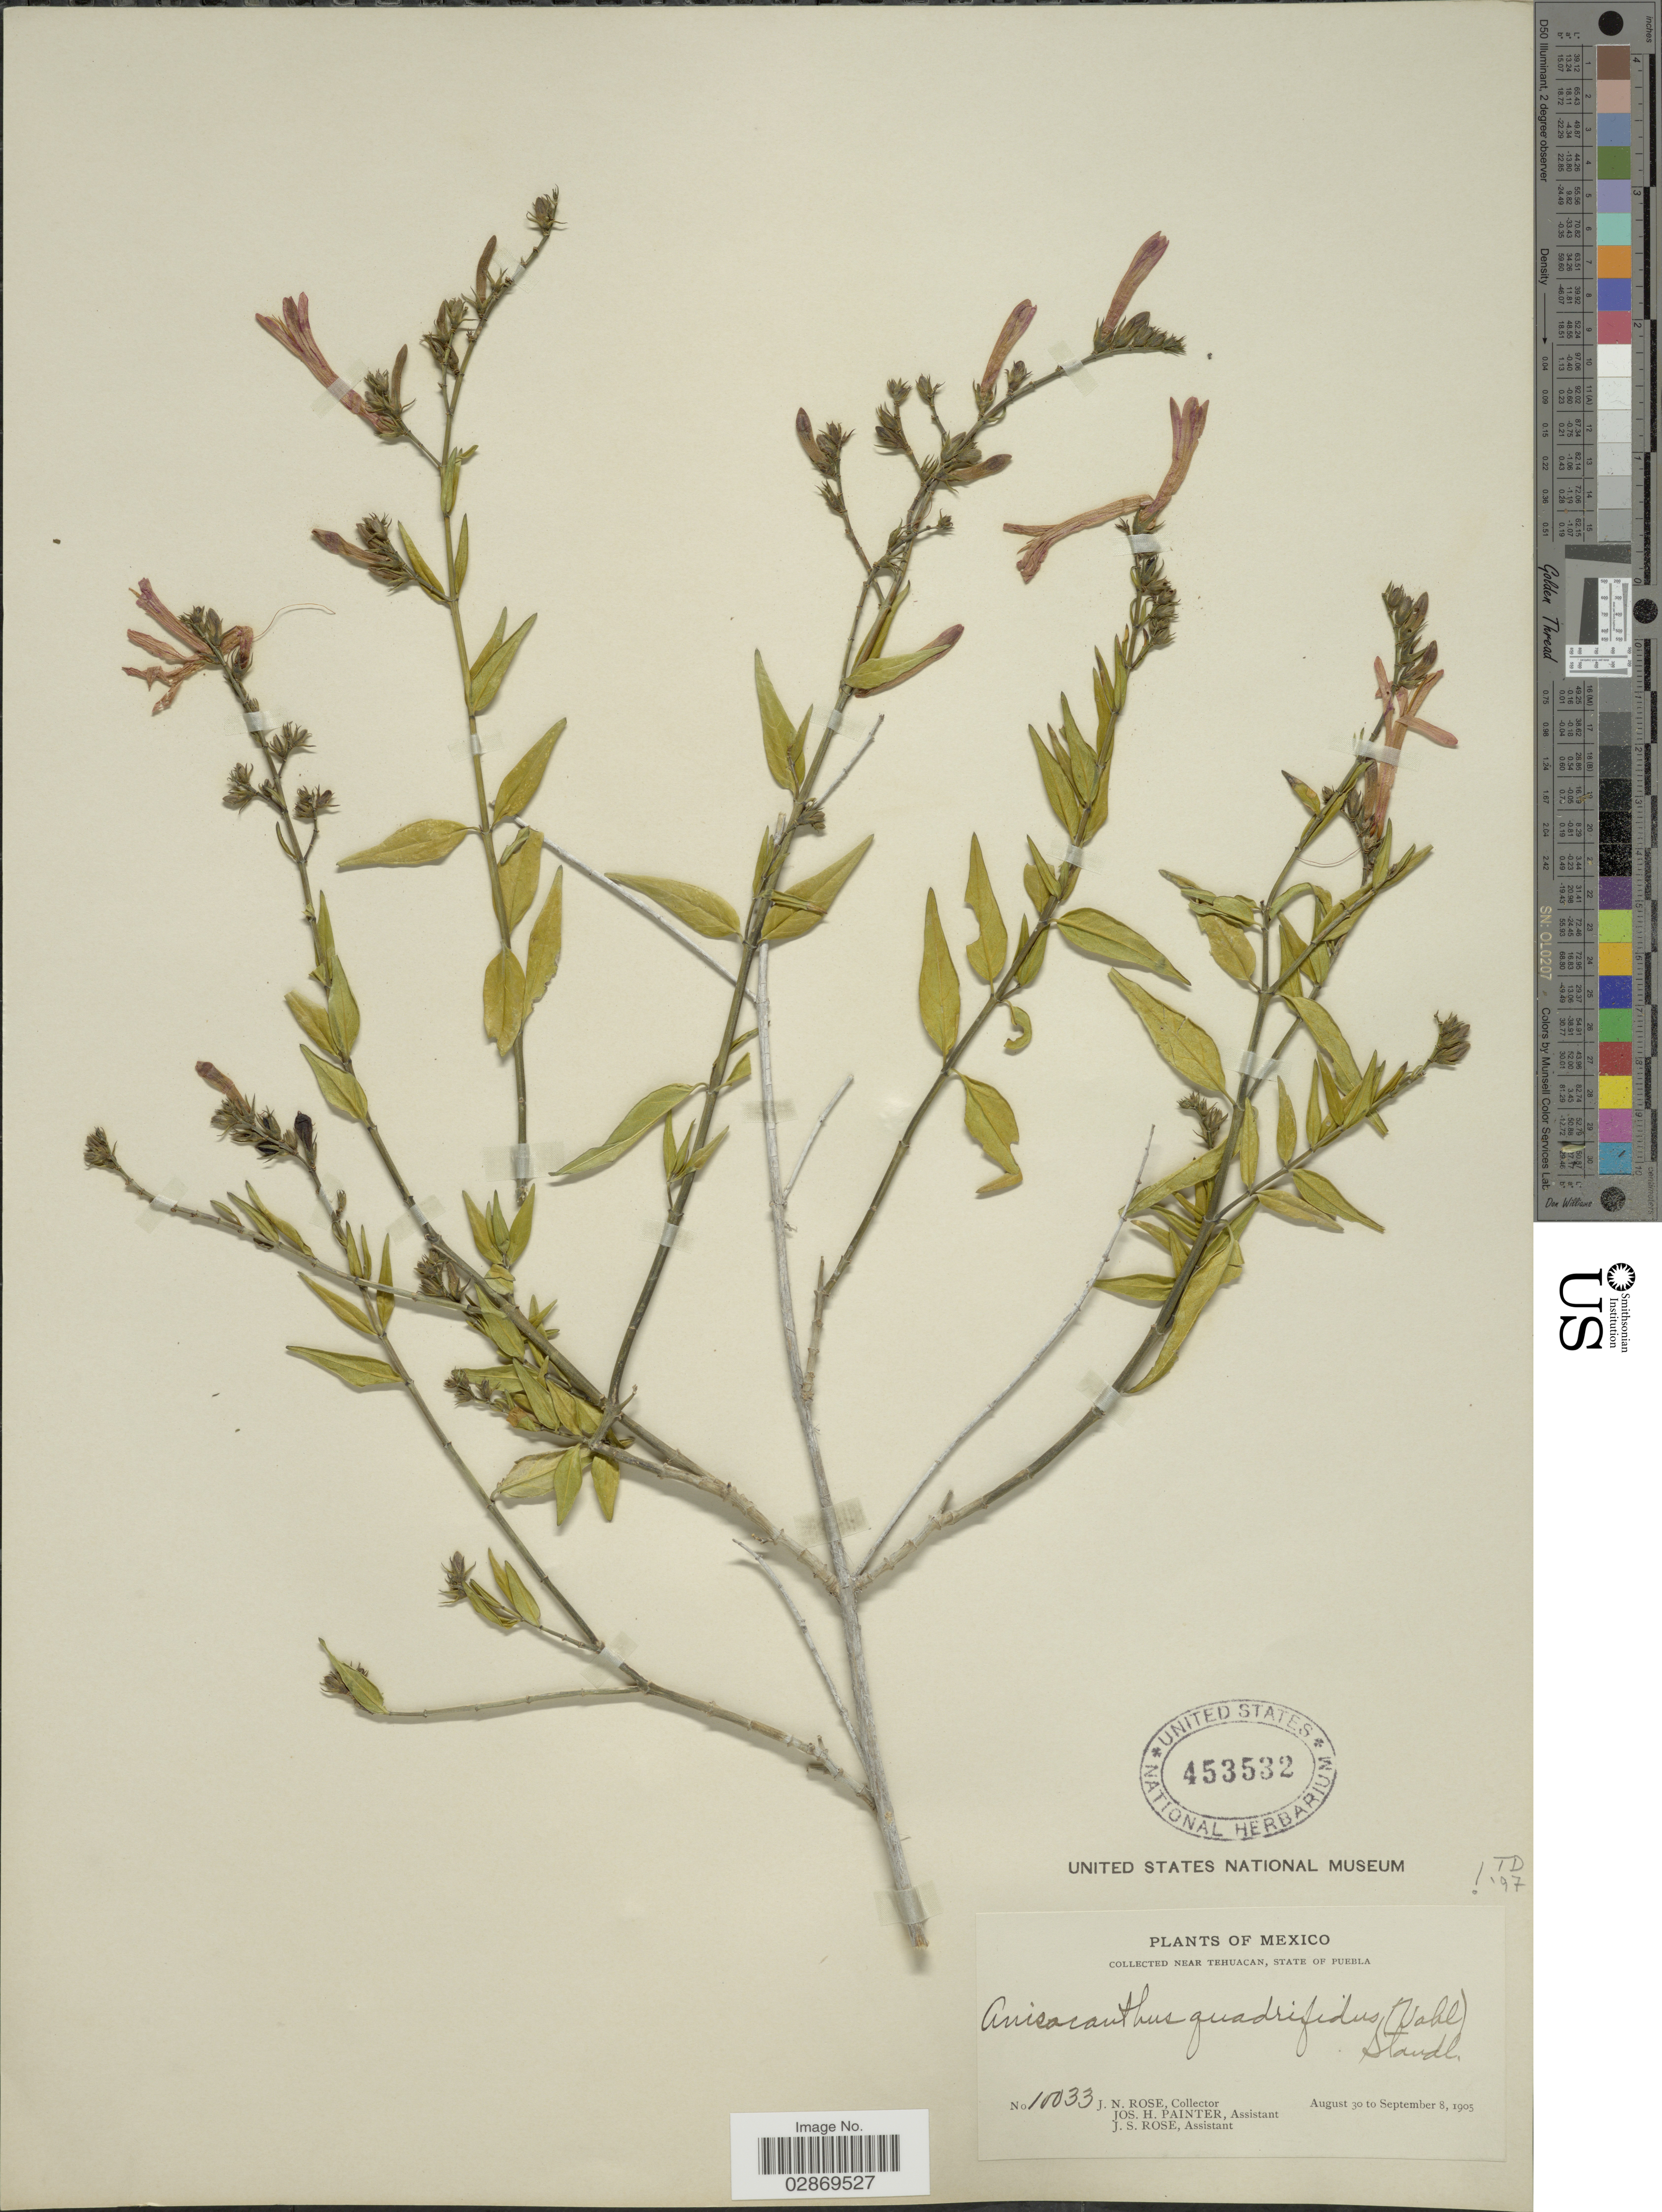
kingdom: Plantae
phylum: Tracheophyta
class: Magnoliopsida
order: Lamiales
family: Acanthaceae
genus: Anisacanthus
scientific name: Anisacanthus quadrifidus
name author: (Vahl) Nees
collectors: J. N. Rose, J. H. Painter & J. S. Rose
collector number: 10033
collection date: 1905-08-30/1905-09-08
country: Mexico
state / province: Puebla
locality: Near Tehuacan, State of Puebla.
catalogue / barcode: US 453532